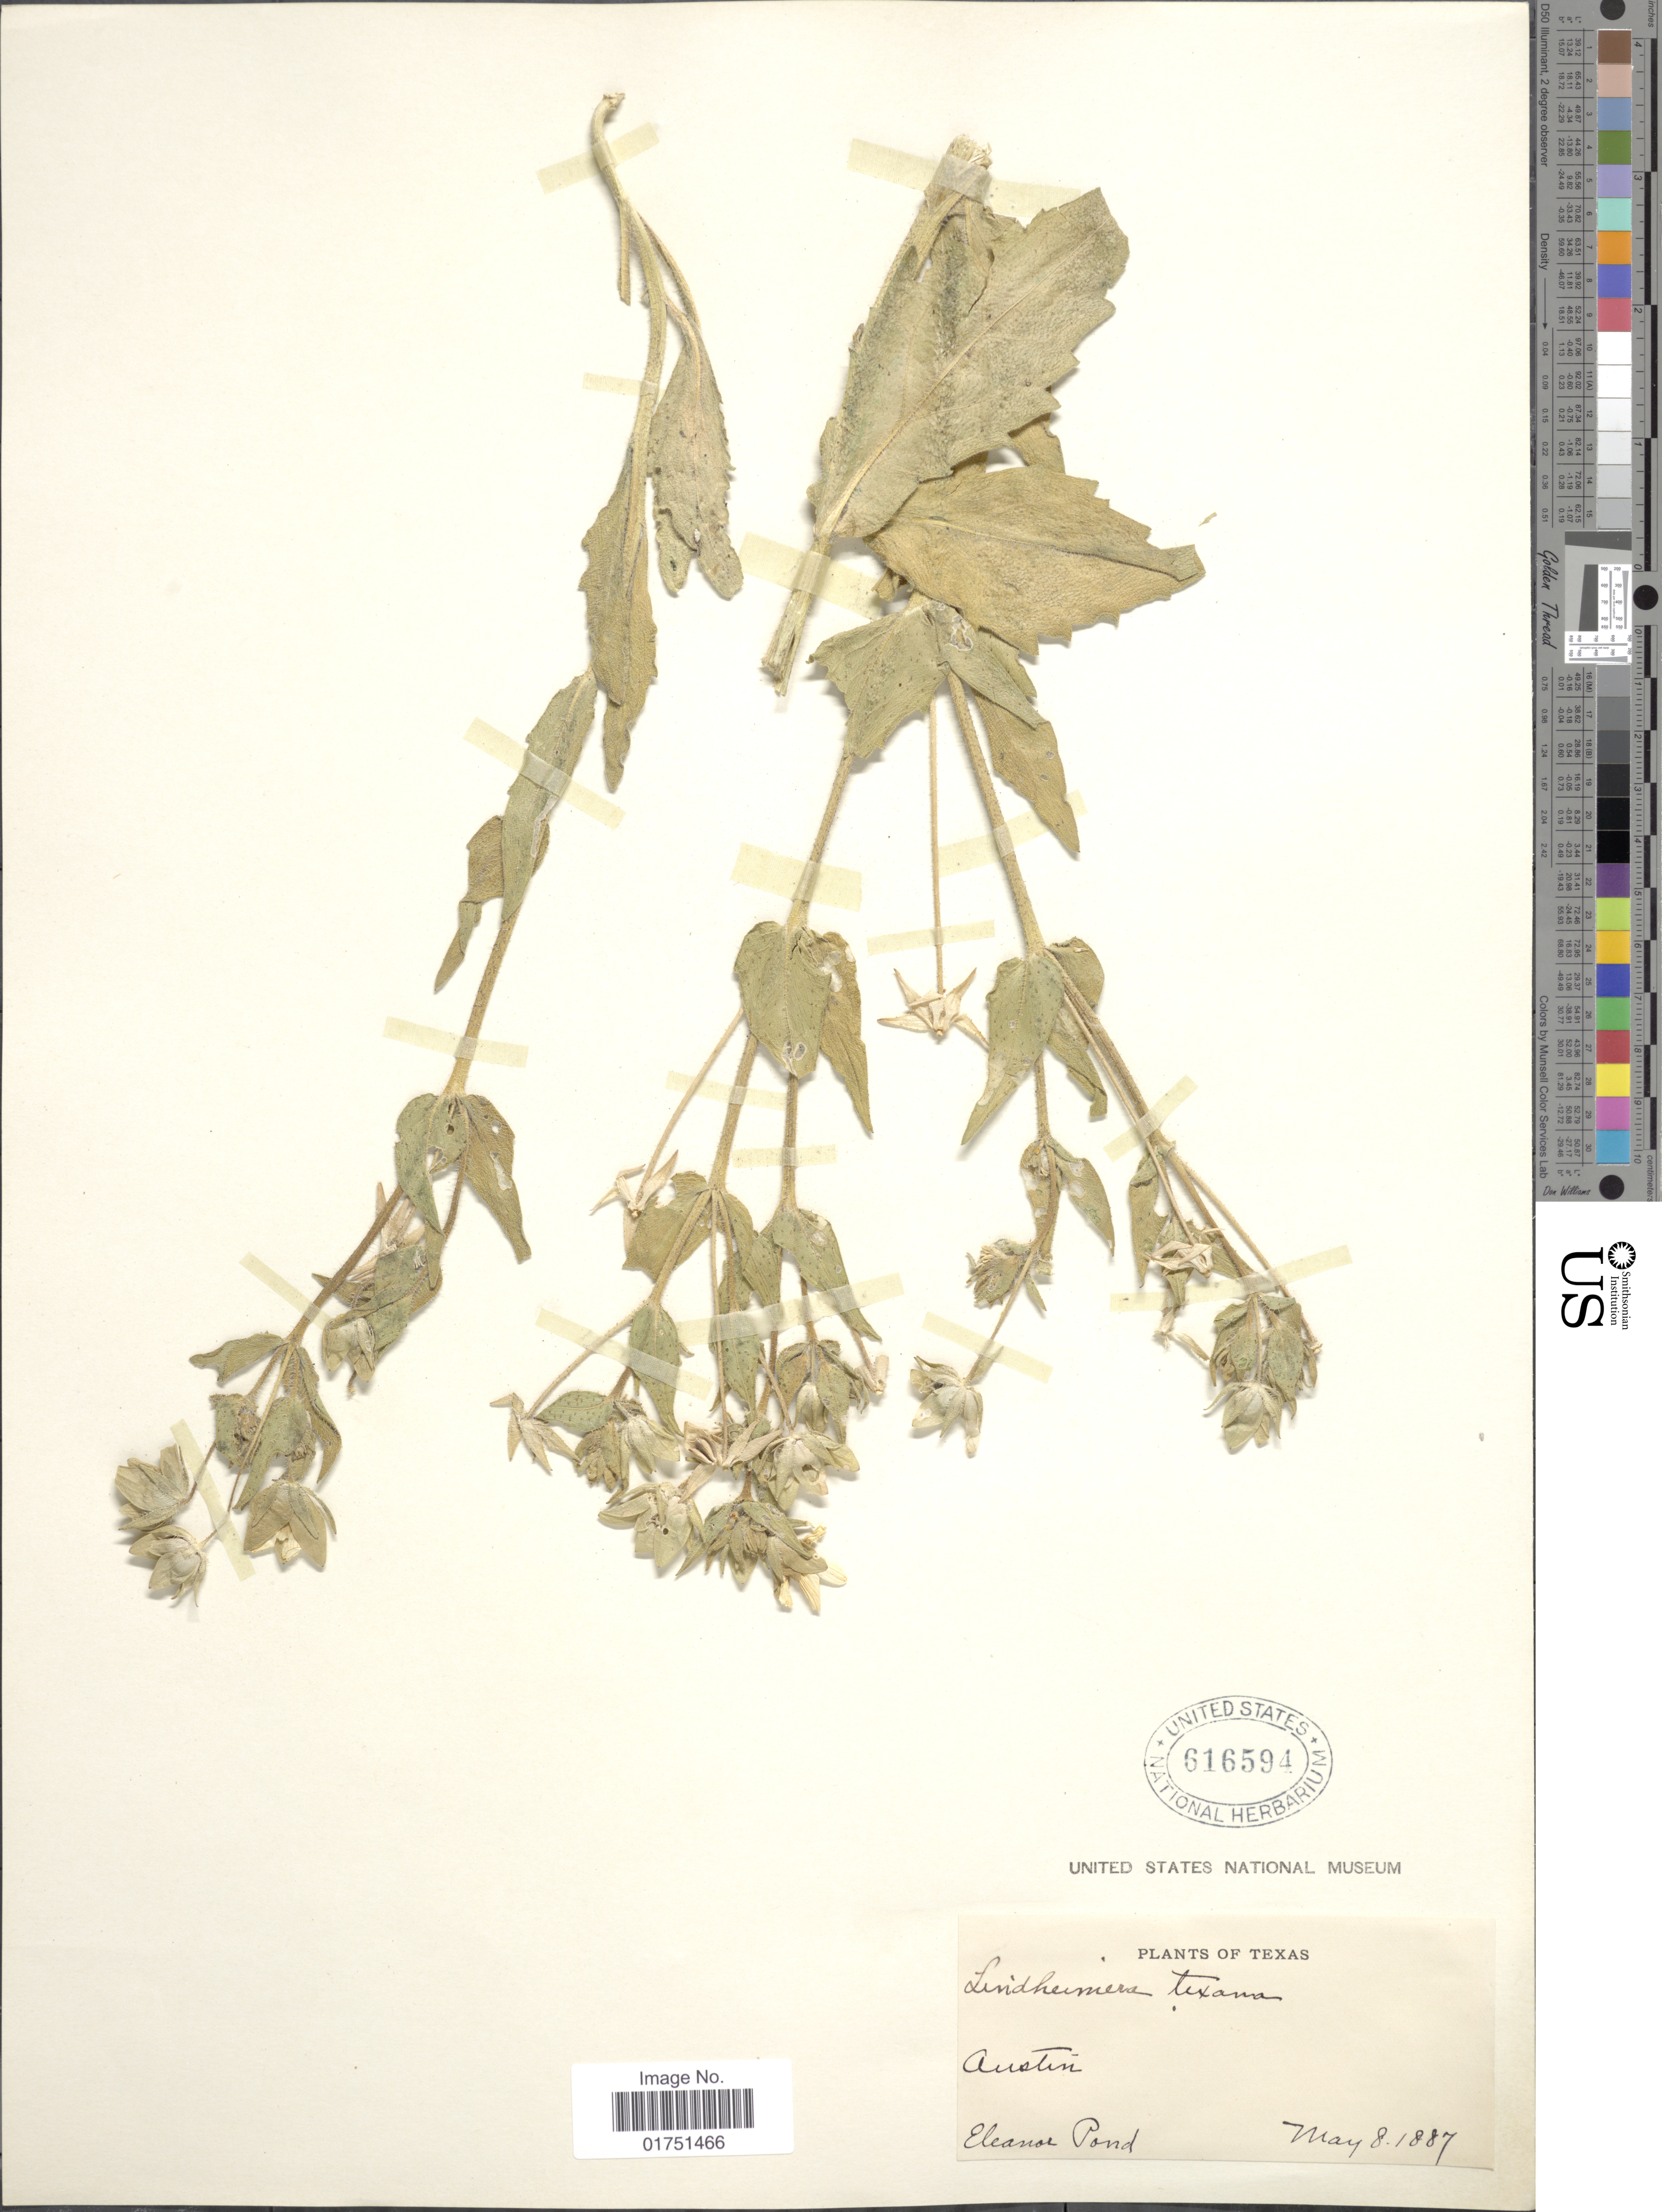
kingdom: Plantae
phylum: Tracheophyta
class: Magnoliopsida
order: Asterales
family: Asteraceae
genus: Lindheimera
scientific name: Lindheimera texana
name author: A. Gray & Engelm. in A. Gray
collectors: E. Pond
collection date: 1887-05-08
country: United States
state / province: Texas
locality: Austin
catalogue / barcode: US 616594